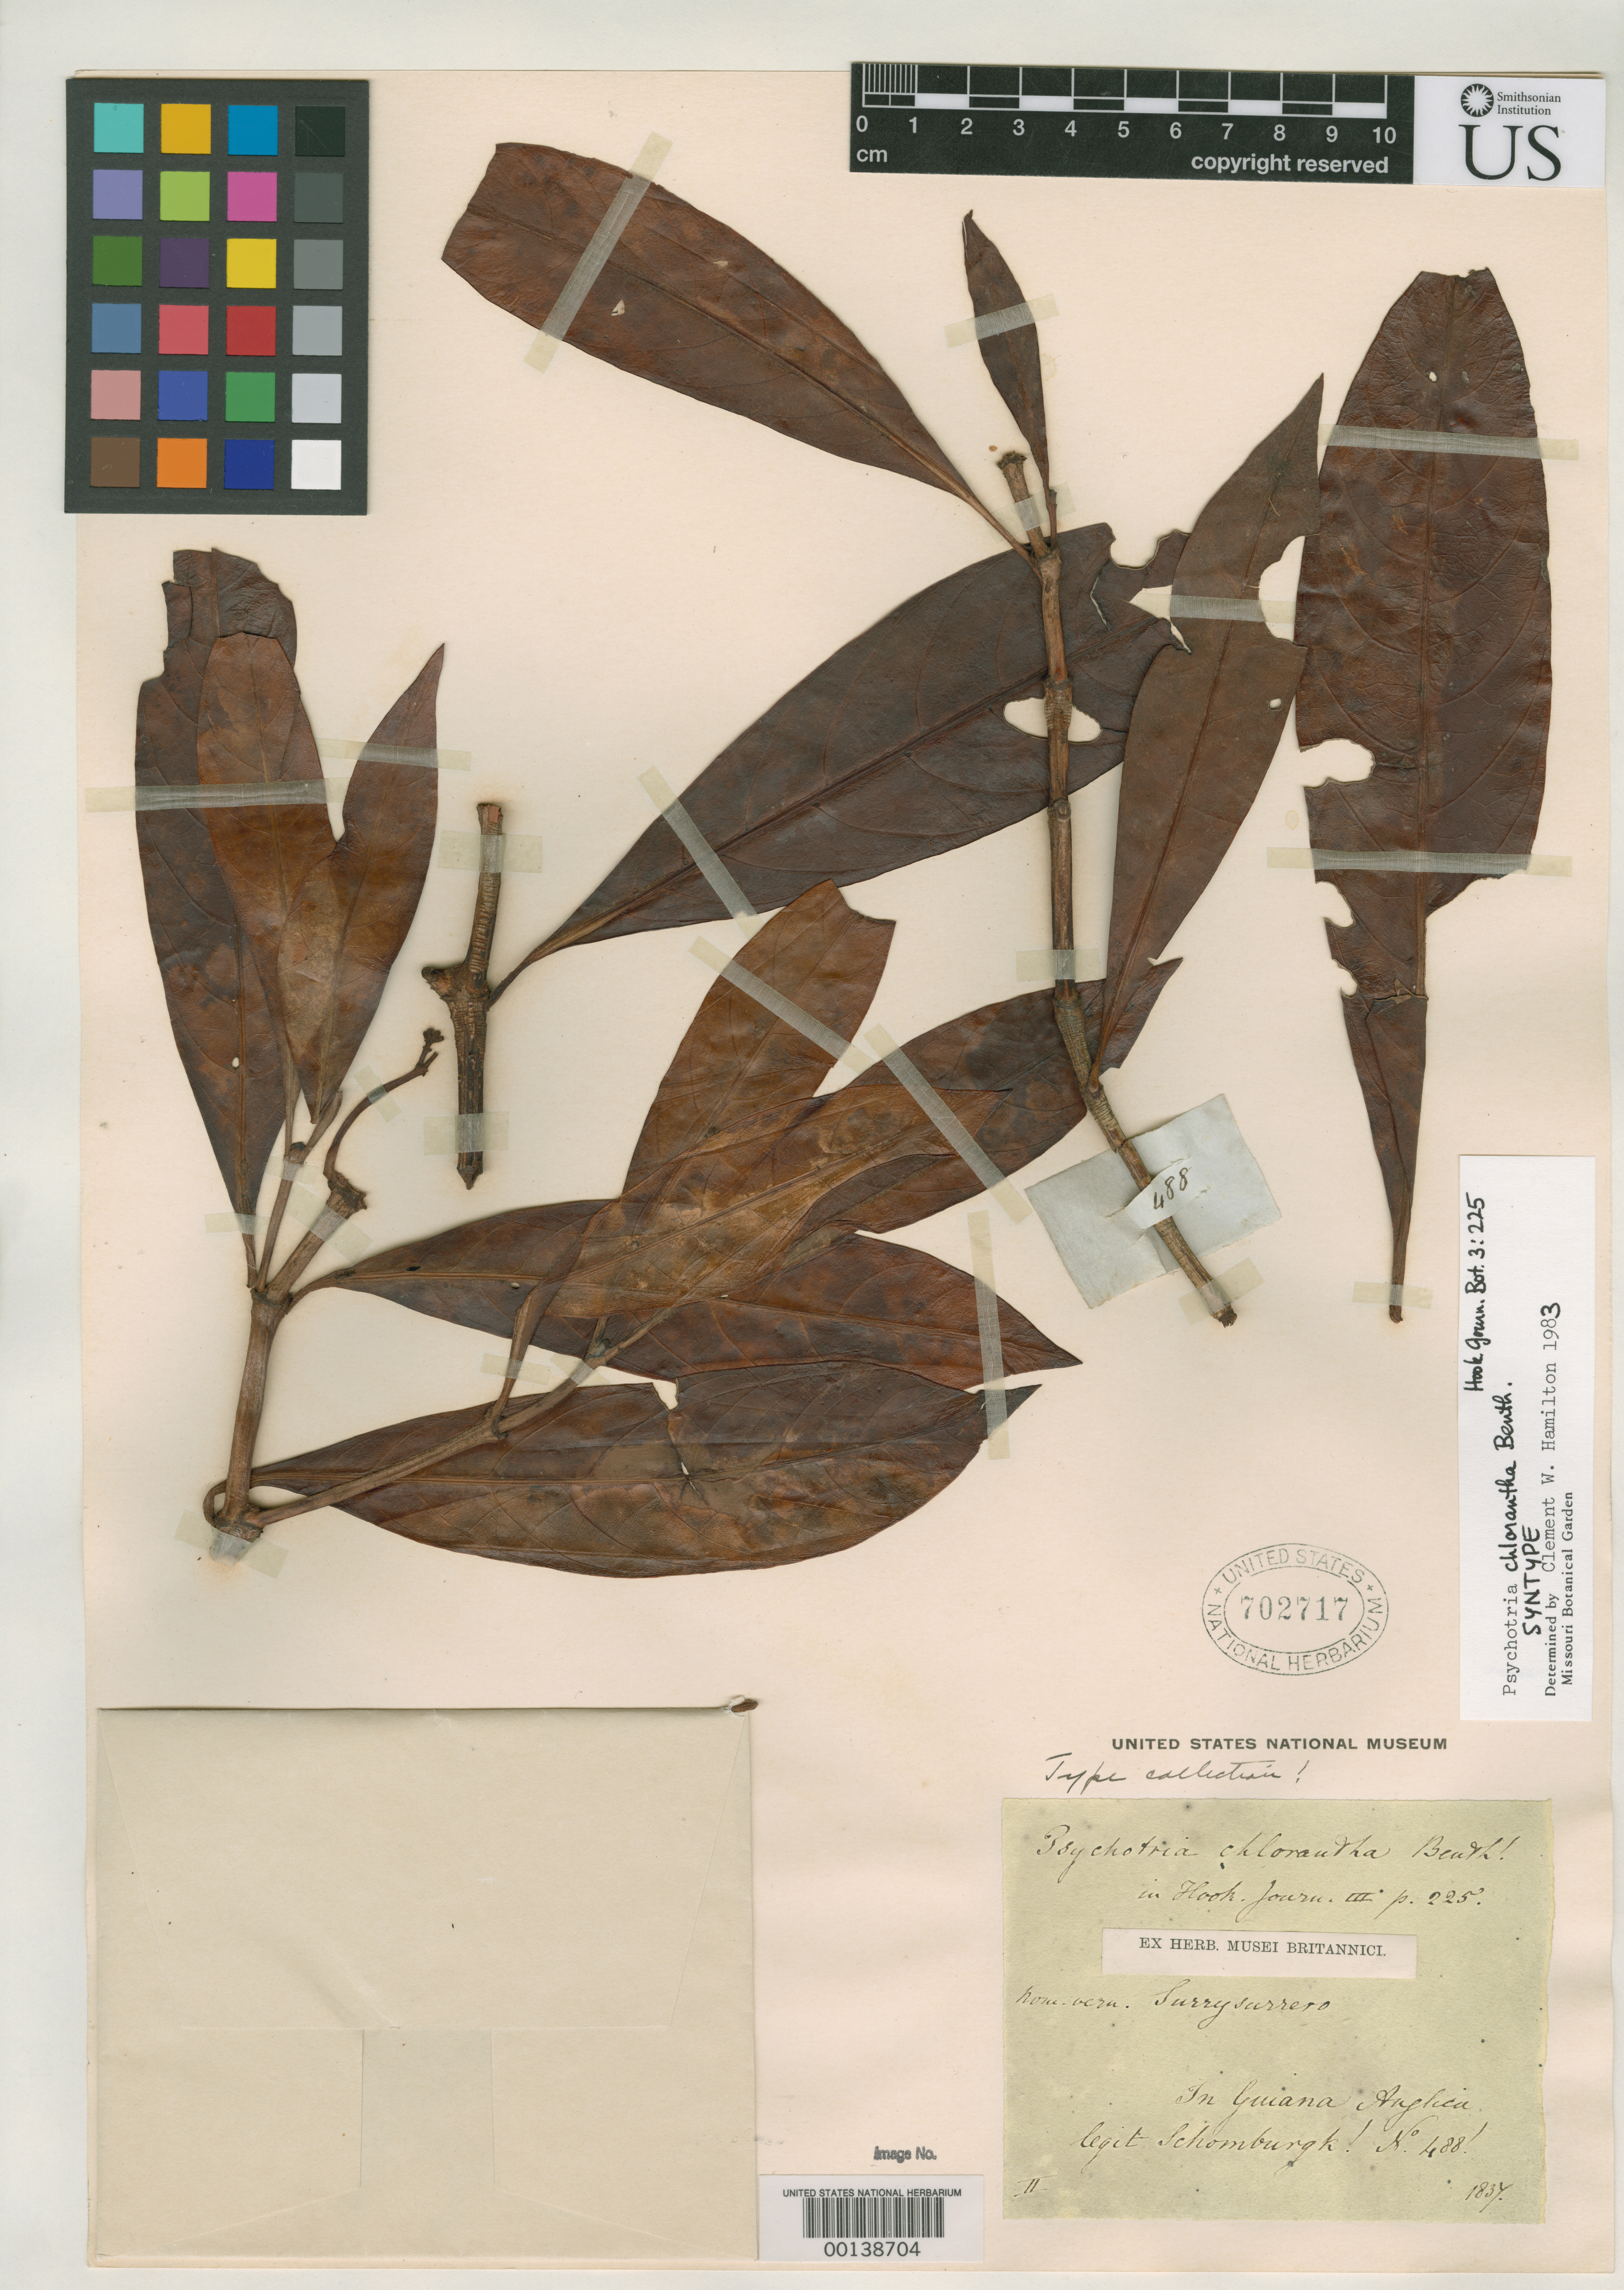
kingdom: Plantae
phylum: Tracheophyta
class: Magnoliopsida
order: Gentianales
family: Rubiaceae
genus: Psychotria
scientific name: Psychotria chlorantha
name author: Benth.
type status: Isotype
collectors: M. R. Schomburgk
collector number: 488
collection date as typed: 1837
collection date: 1837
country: Guyana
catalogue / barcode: US 702717